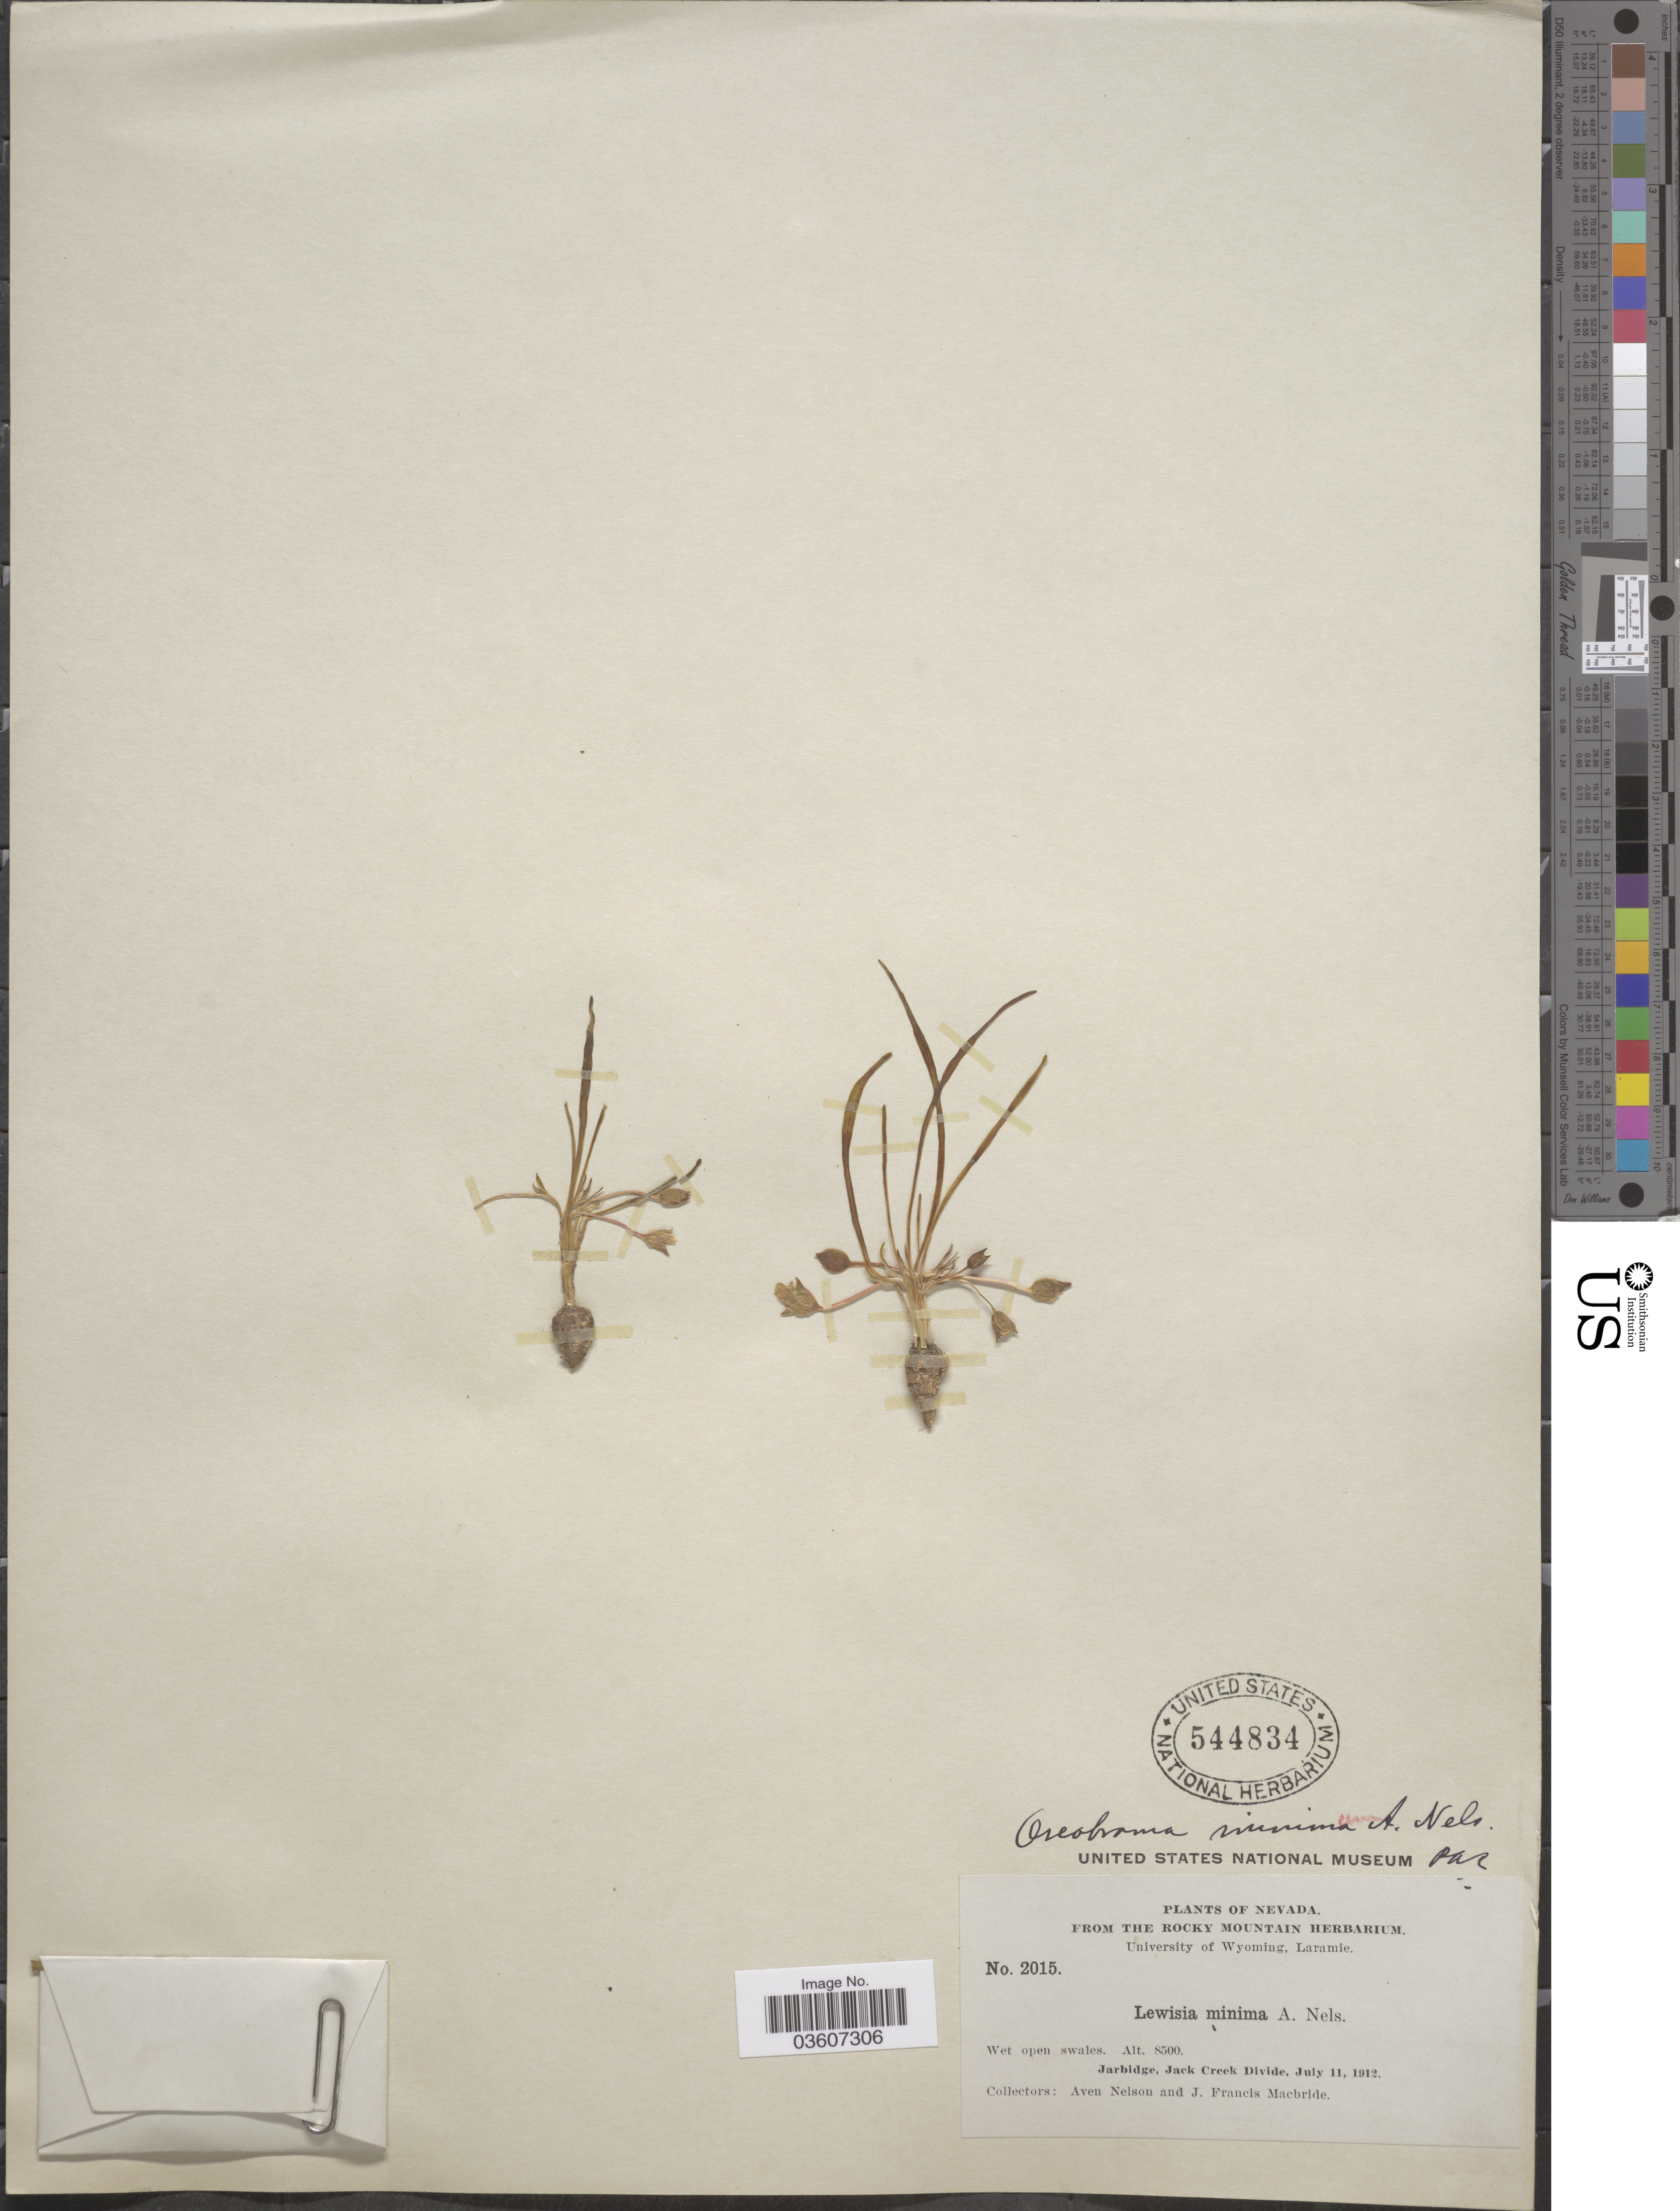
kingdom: Plantae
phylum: Tracheophyta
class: Magnoliopsida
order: Caryophyllales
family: Montiaceae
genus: Lewisia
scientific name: Lewisia nevadensis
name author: (A. Gray) B.L. Rob.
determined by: Strong, Mark T., (BOT), Smithsonian Institution - National Museum of Natural History (UNITED STATES)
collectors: A. Nelson & J. F. Macbride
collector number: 2015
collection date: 1912-07-11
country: United States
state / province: Nevada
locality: Jarbridge, Jack Creek Divide.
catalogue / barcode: US 544834